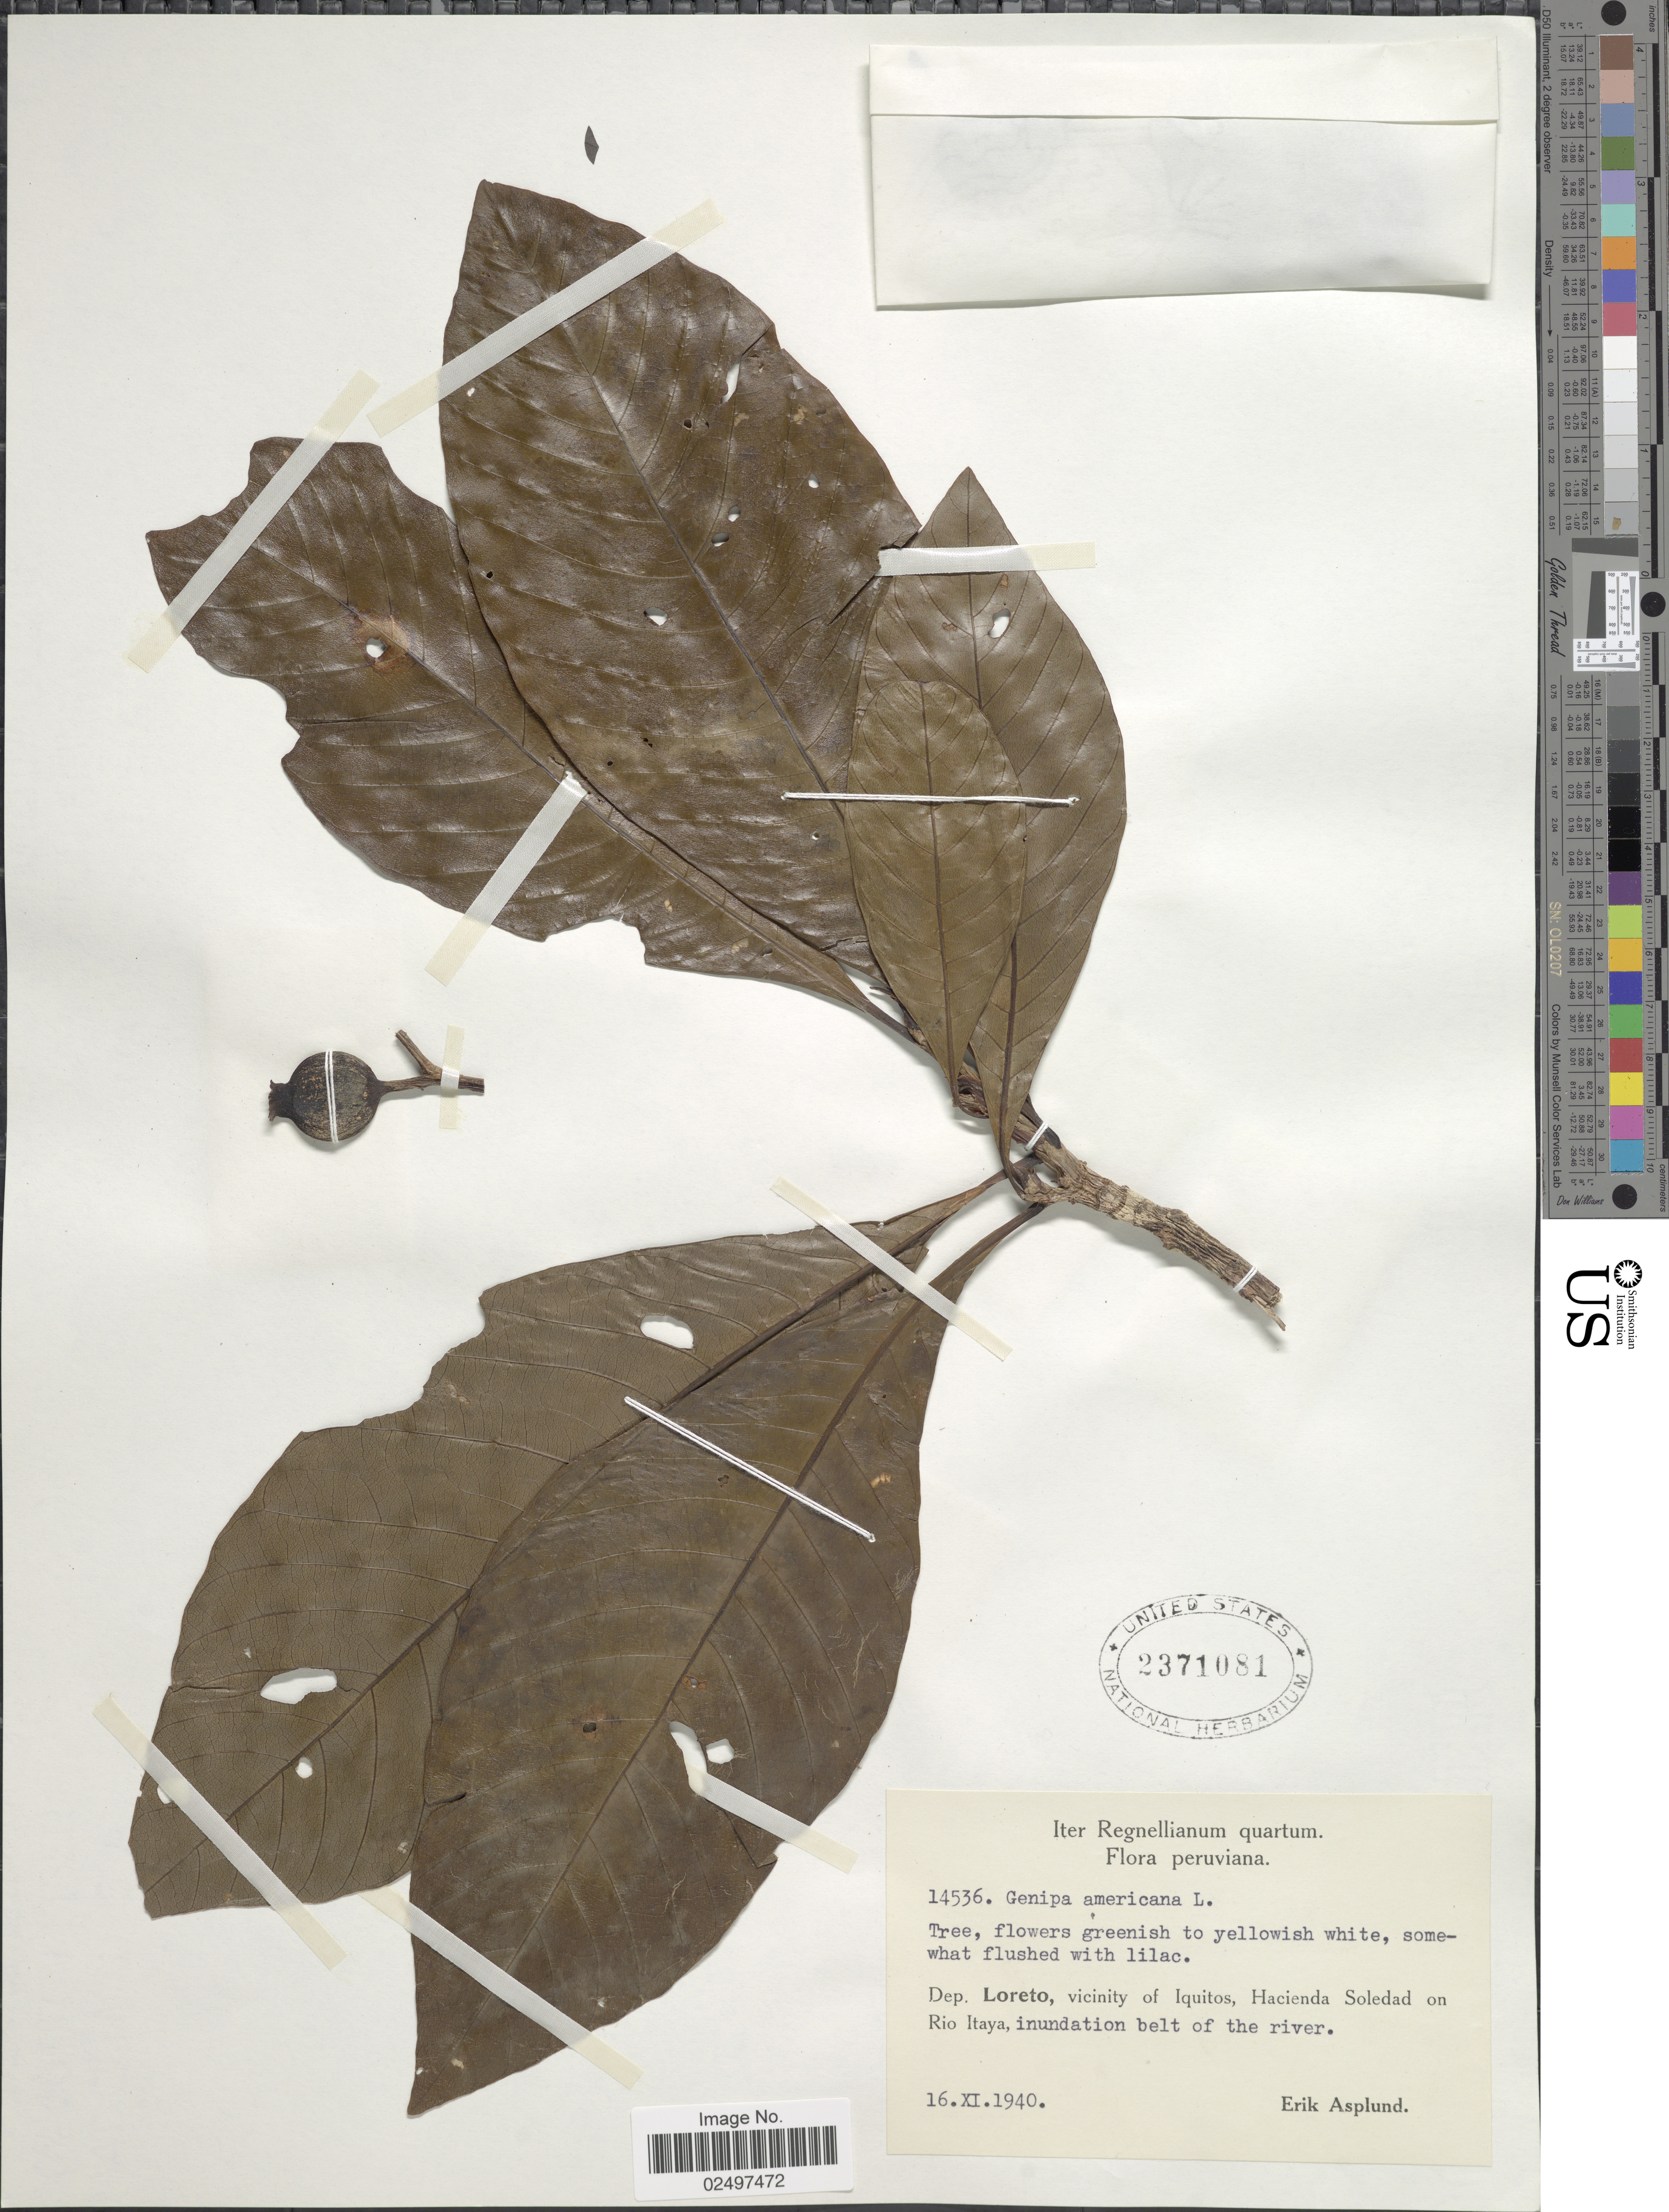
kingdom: Plantae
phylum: Tracheophyta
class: Magnoliopsida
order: Gentianales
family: Rubiaceae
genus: Genipa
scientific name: Genipa americana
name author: L.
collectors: E. Asplund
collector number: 14536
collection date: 1940-11-16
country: Peru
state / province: Loreto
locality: Dep. Loreto, vicinity of Iquitos, Hacienda Soledad on Rio Itaya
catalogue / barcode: US 2371081